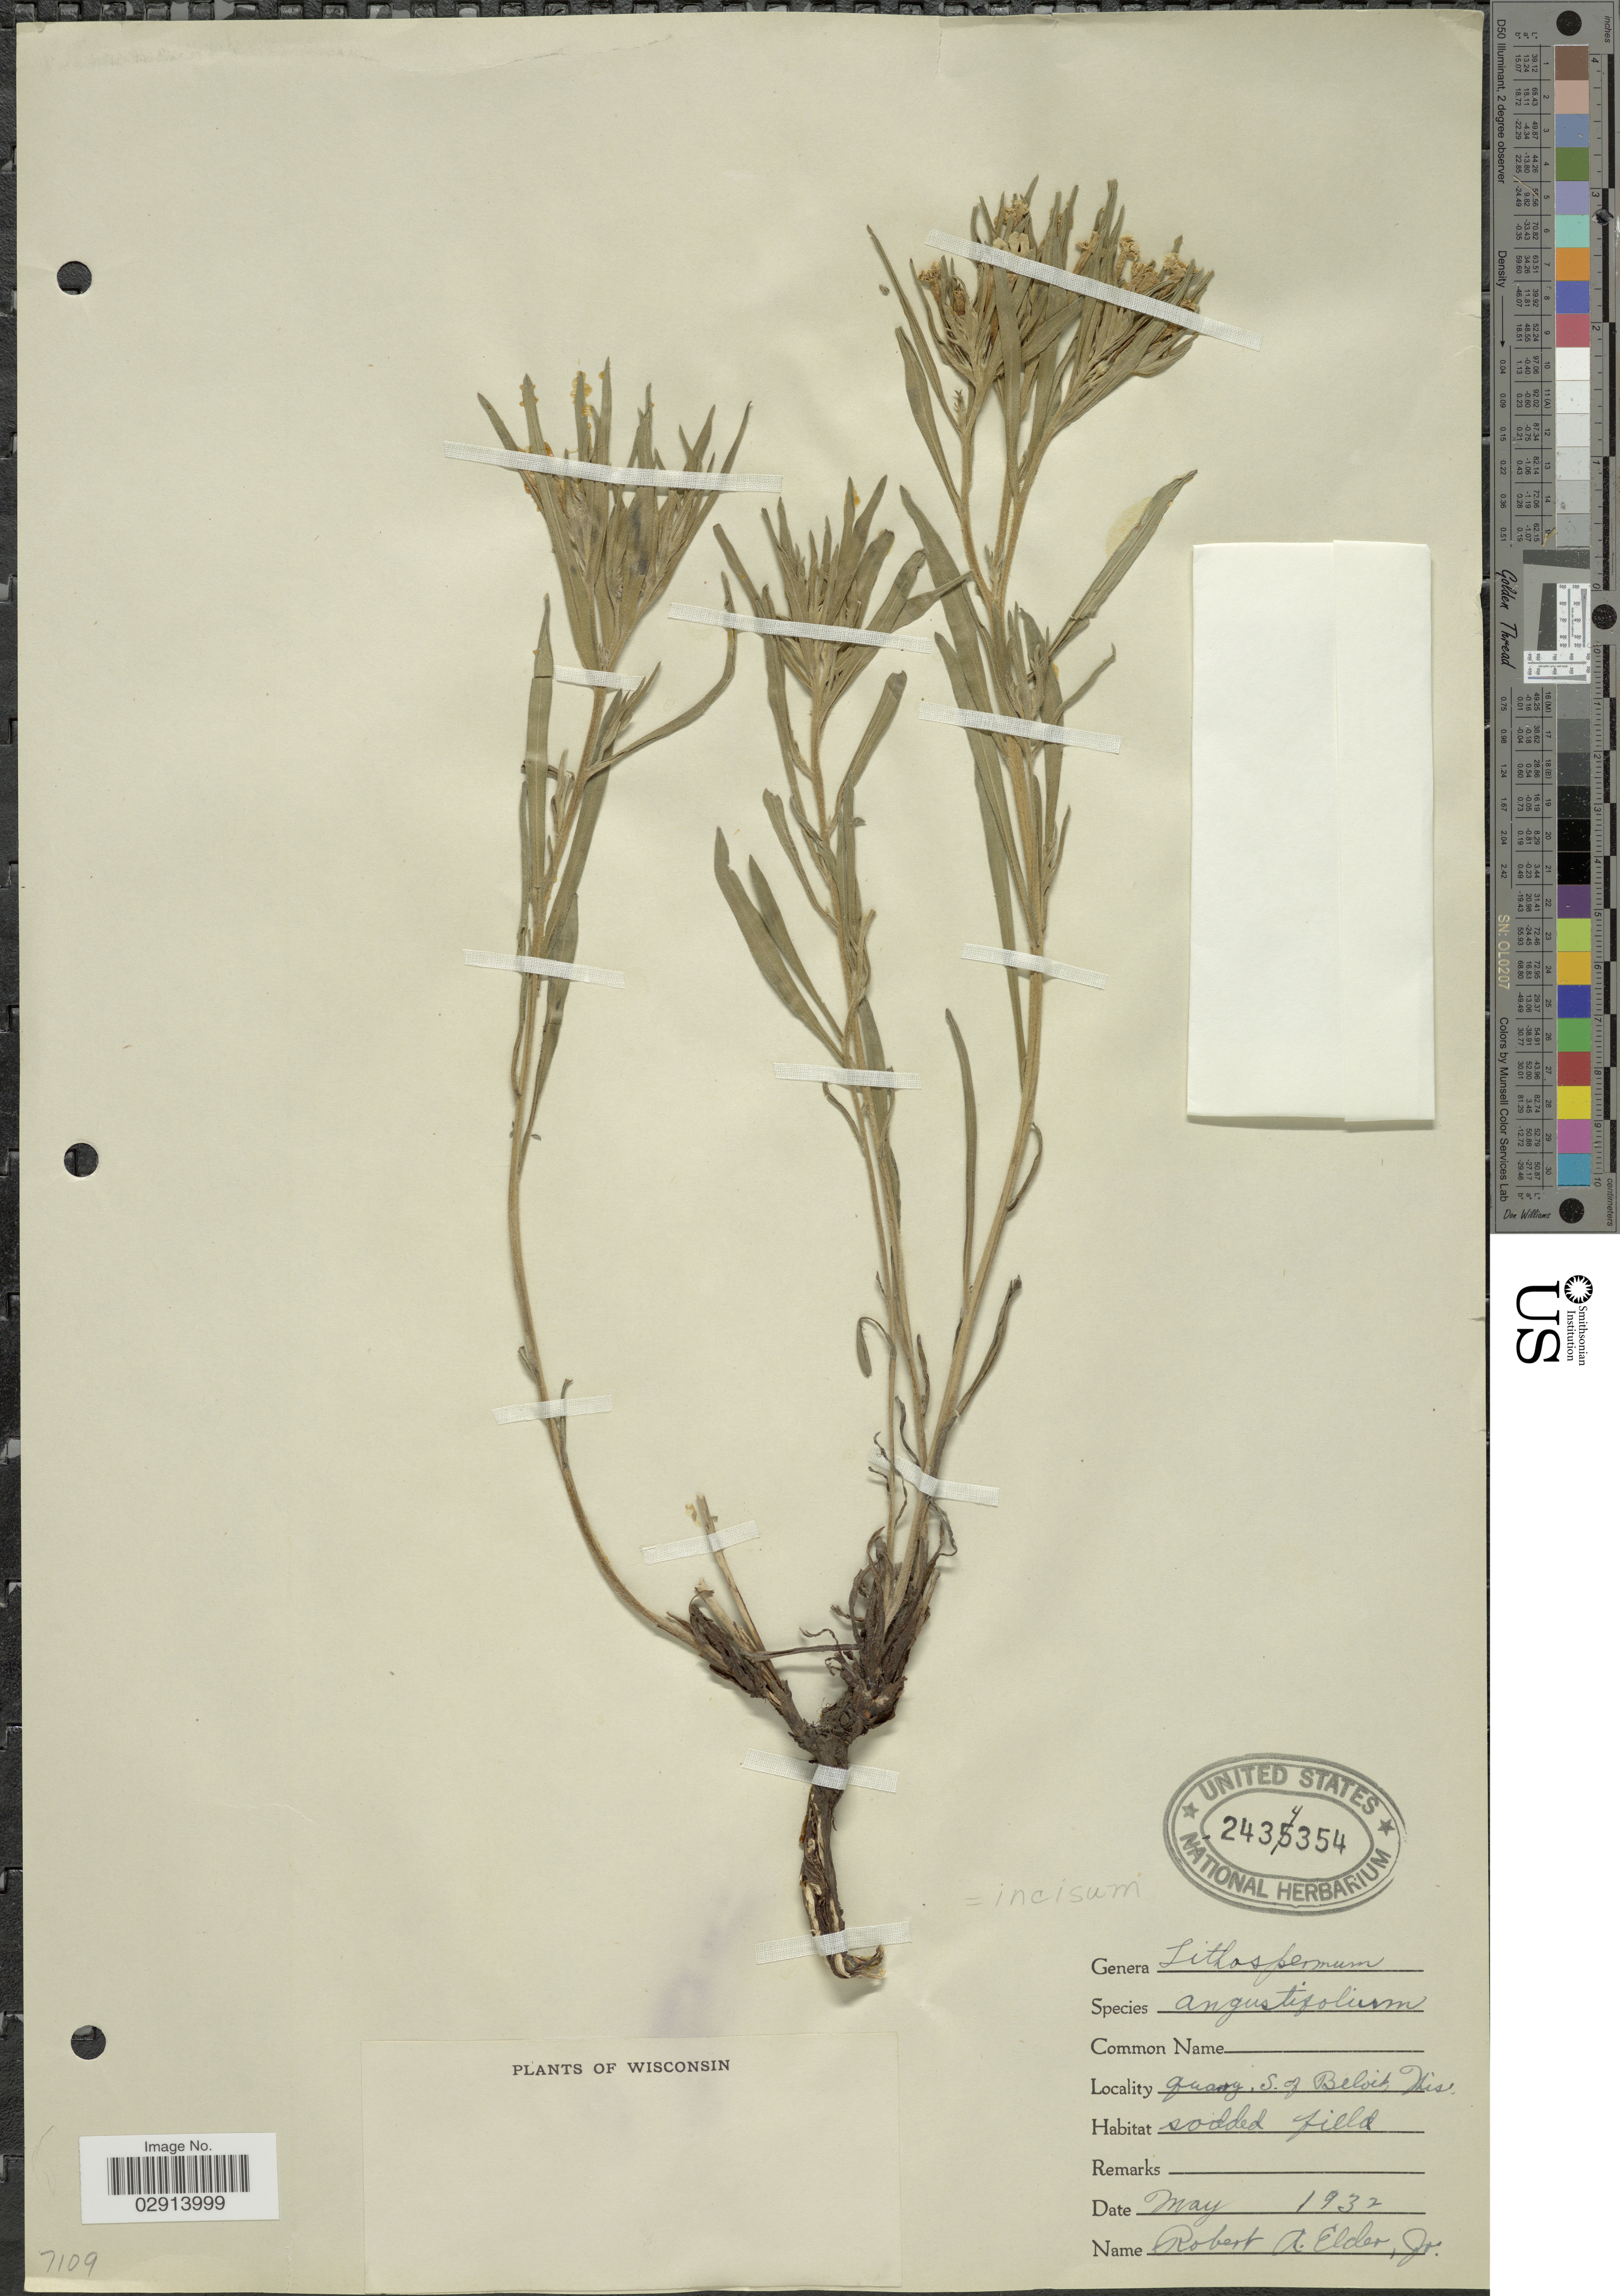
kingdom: Plantae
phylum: Tracheophyta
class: Magnoliopsida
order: Boraginales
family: Boraginaceae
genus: Lithospermum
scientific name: Lithospermum incisum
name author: Lehm.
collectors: R. Elder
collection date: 1932-05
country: United States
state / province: Wisconsin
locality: Quarry, S. of Beloit.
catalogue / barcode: US 2434354